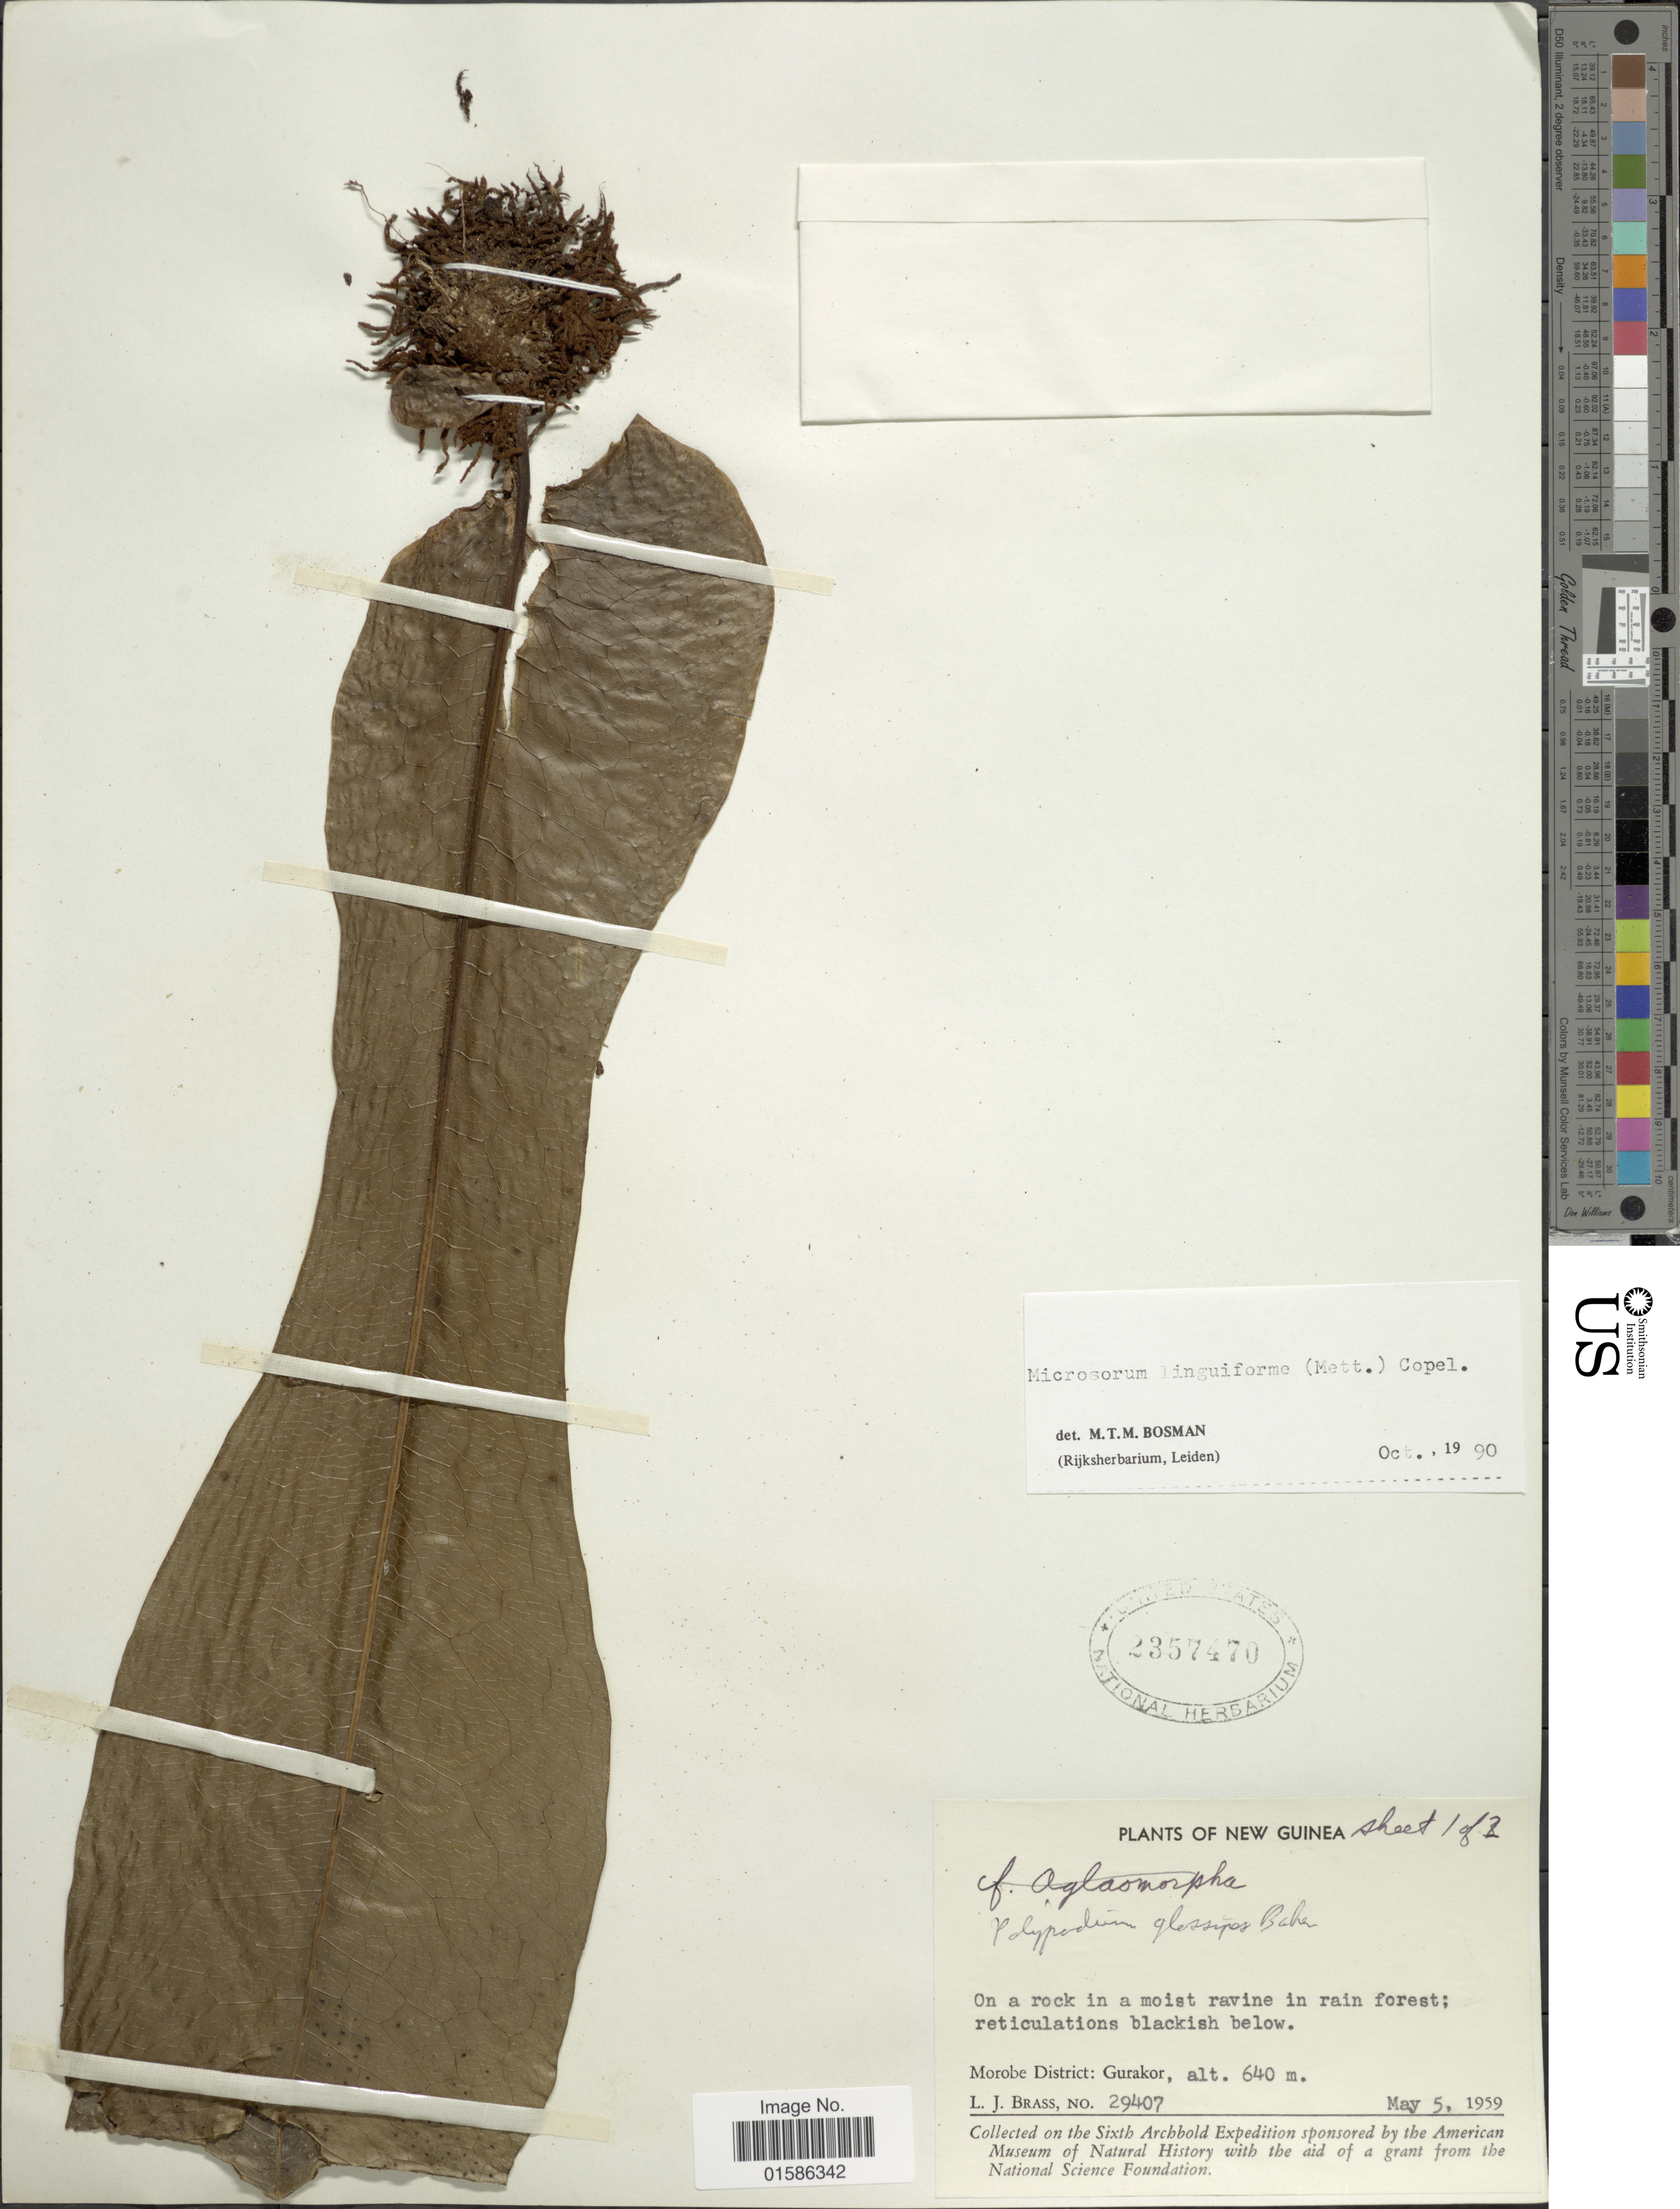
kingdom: Plantae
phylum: Tracheophyta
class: Polypodiopsida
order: Polypodiales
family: Polypodiaceae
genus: Microsorum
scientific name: Microsorum linguiforme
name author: (Mett.) Copel.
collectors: L. J. Brass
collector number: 29407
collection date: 1959-05-05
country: Papua New Guinea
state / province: Morobe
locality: New Guinea, Morobe District: Gurakor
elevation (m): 640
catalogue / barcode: US 2357470